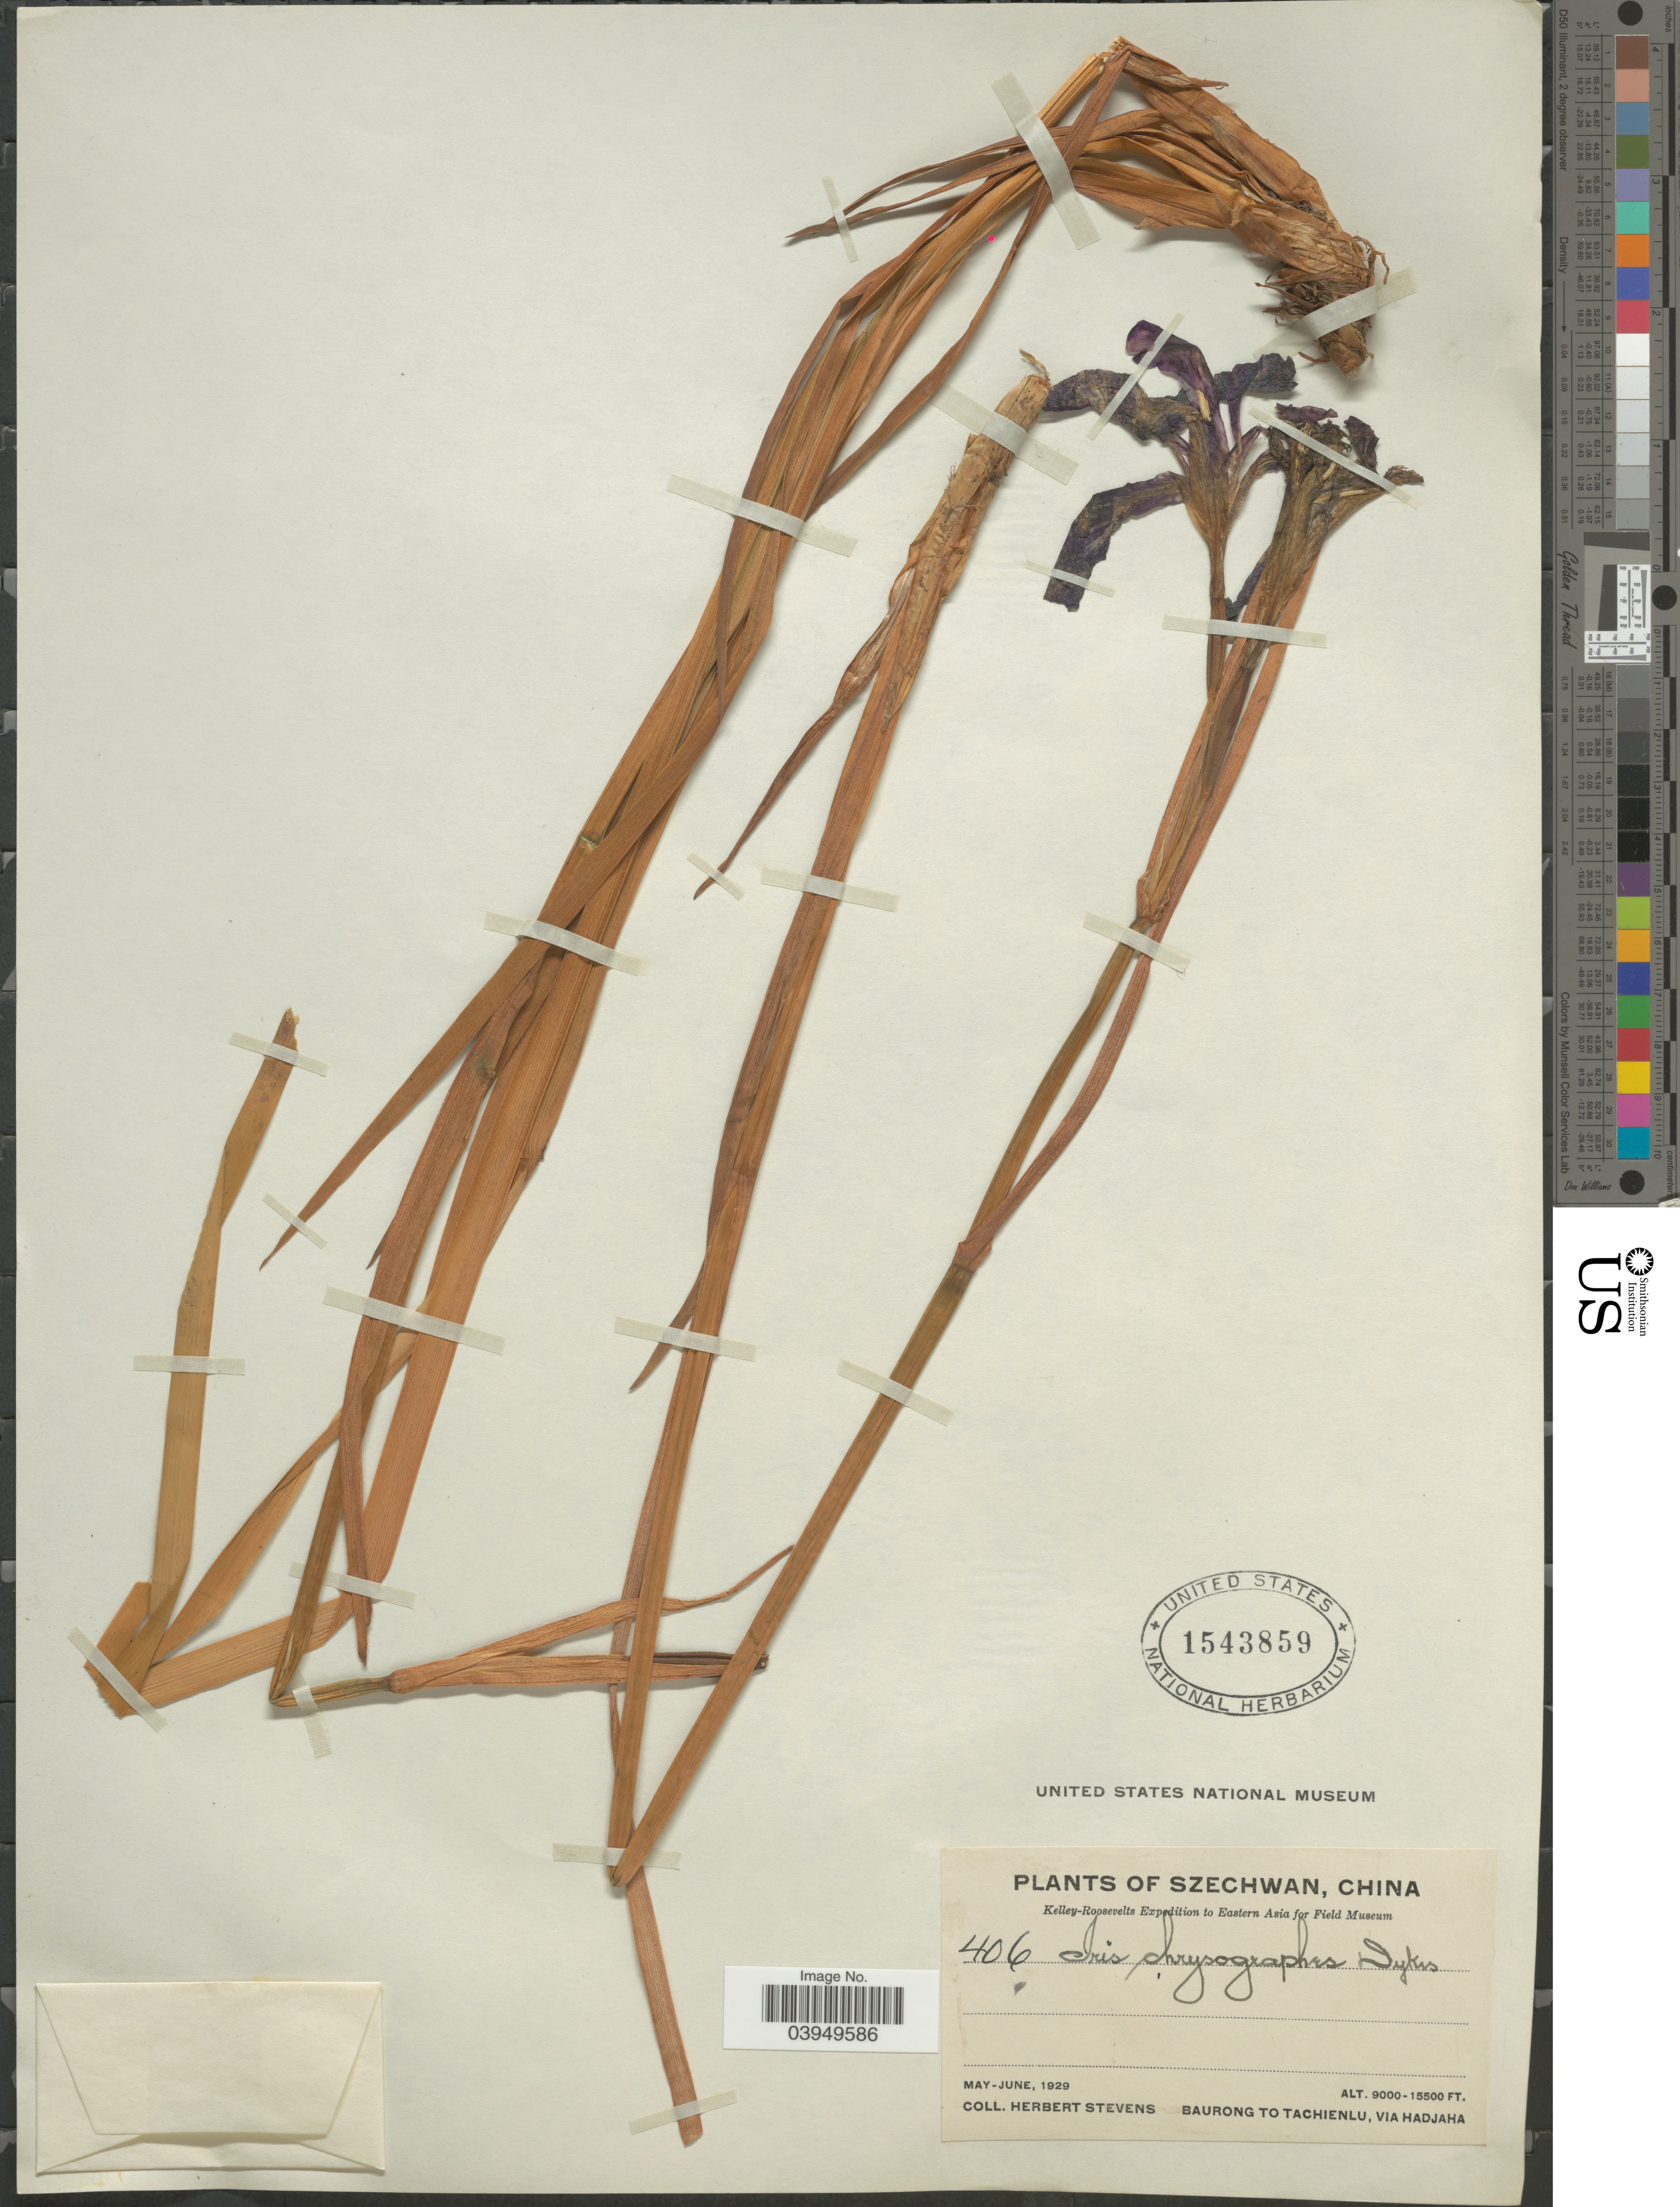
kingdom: Plantae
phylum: Tracheophyta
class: Liliopsida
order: Asparagales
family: Iridaceae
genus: Iris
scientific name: Iris chrysographes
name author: Dykes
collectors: H. Stevens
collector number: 406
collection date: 1929-05/1929-06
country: China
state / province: Sichuan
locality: Szechwan. Baurong to Tachienlu, via Hadjaha.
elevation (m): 2743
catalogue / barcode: US 1543859